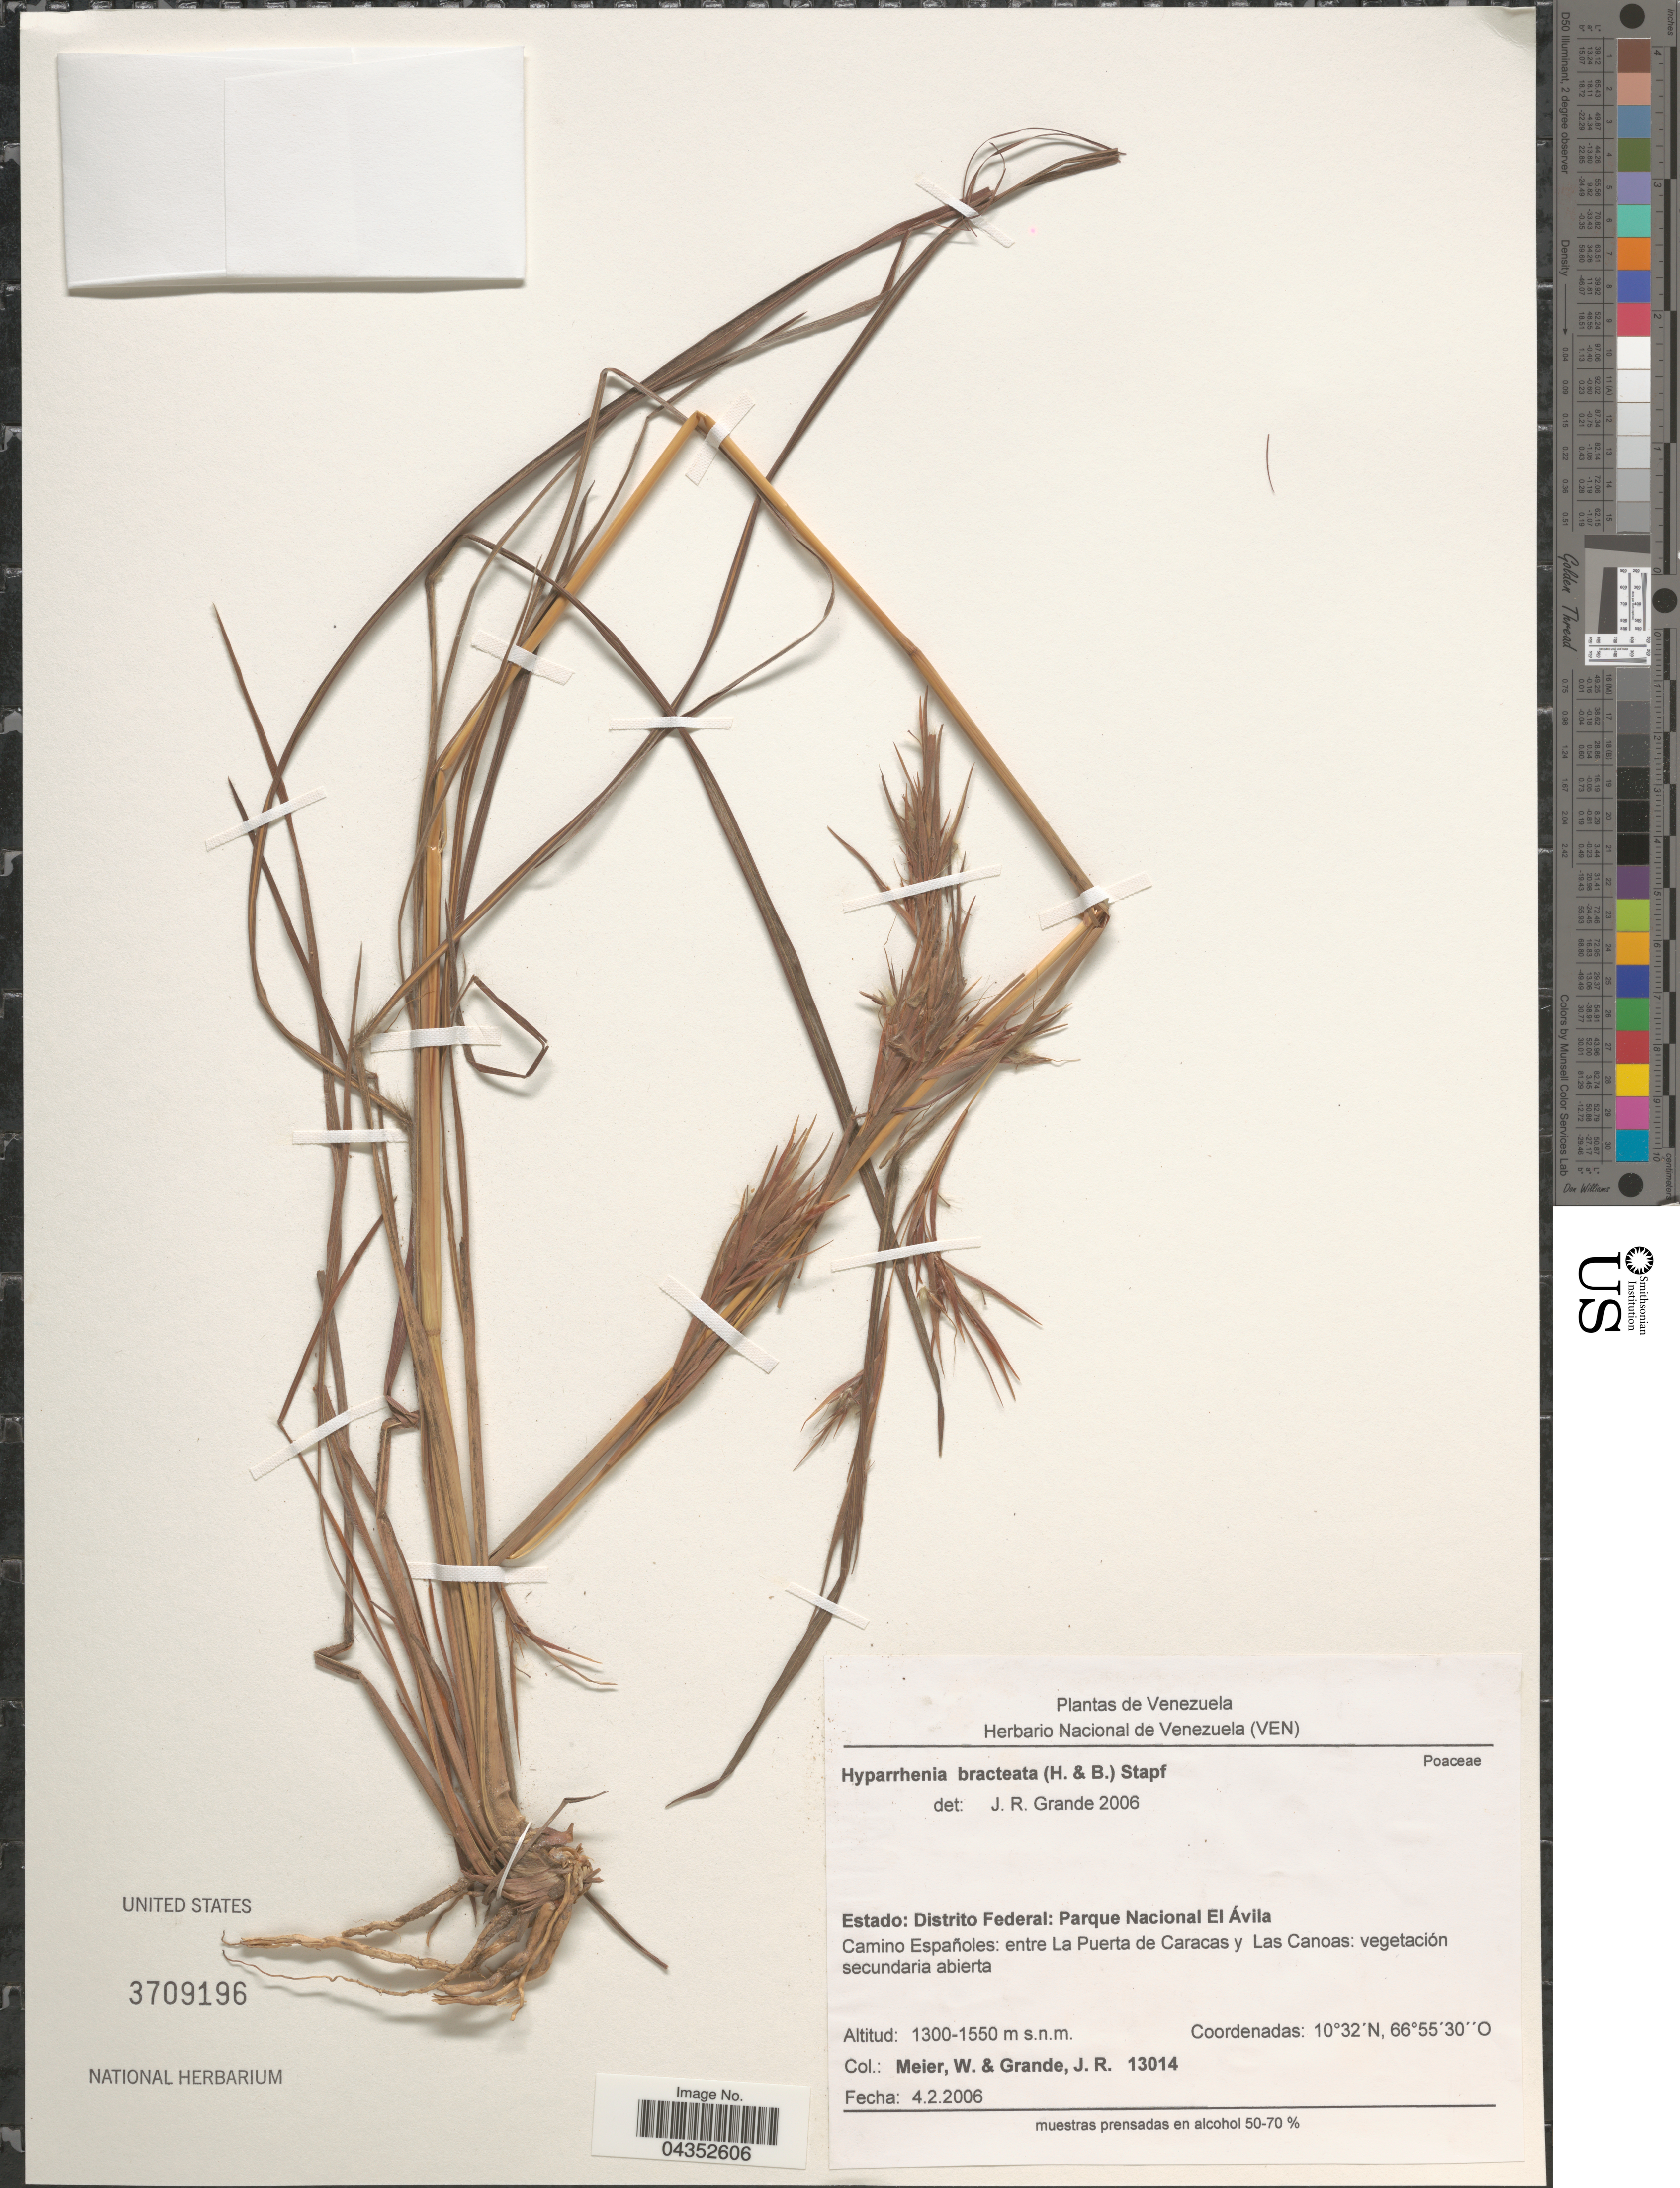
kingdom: Plantae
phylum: Tracheophyta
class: Liliopsida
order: Poales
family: Poaceae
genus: Hyparrhenia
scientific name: Hyparrhenia bracteata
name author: (Humb. & Bonpl.) Stapf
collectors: W. Meier & J. Grande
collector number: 13014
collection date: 2006-02-04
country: Venezuela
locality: Estado: Distrito Federal: Parque Nacional El Ávila. Camino Españoles: entre La Puerta de Caracas y Las Canoas: vegetación secundaria abierta.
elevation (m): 1300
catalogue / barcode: US 3709196